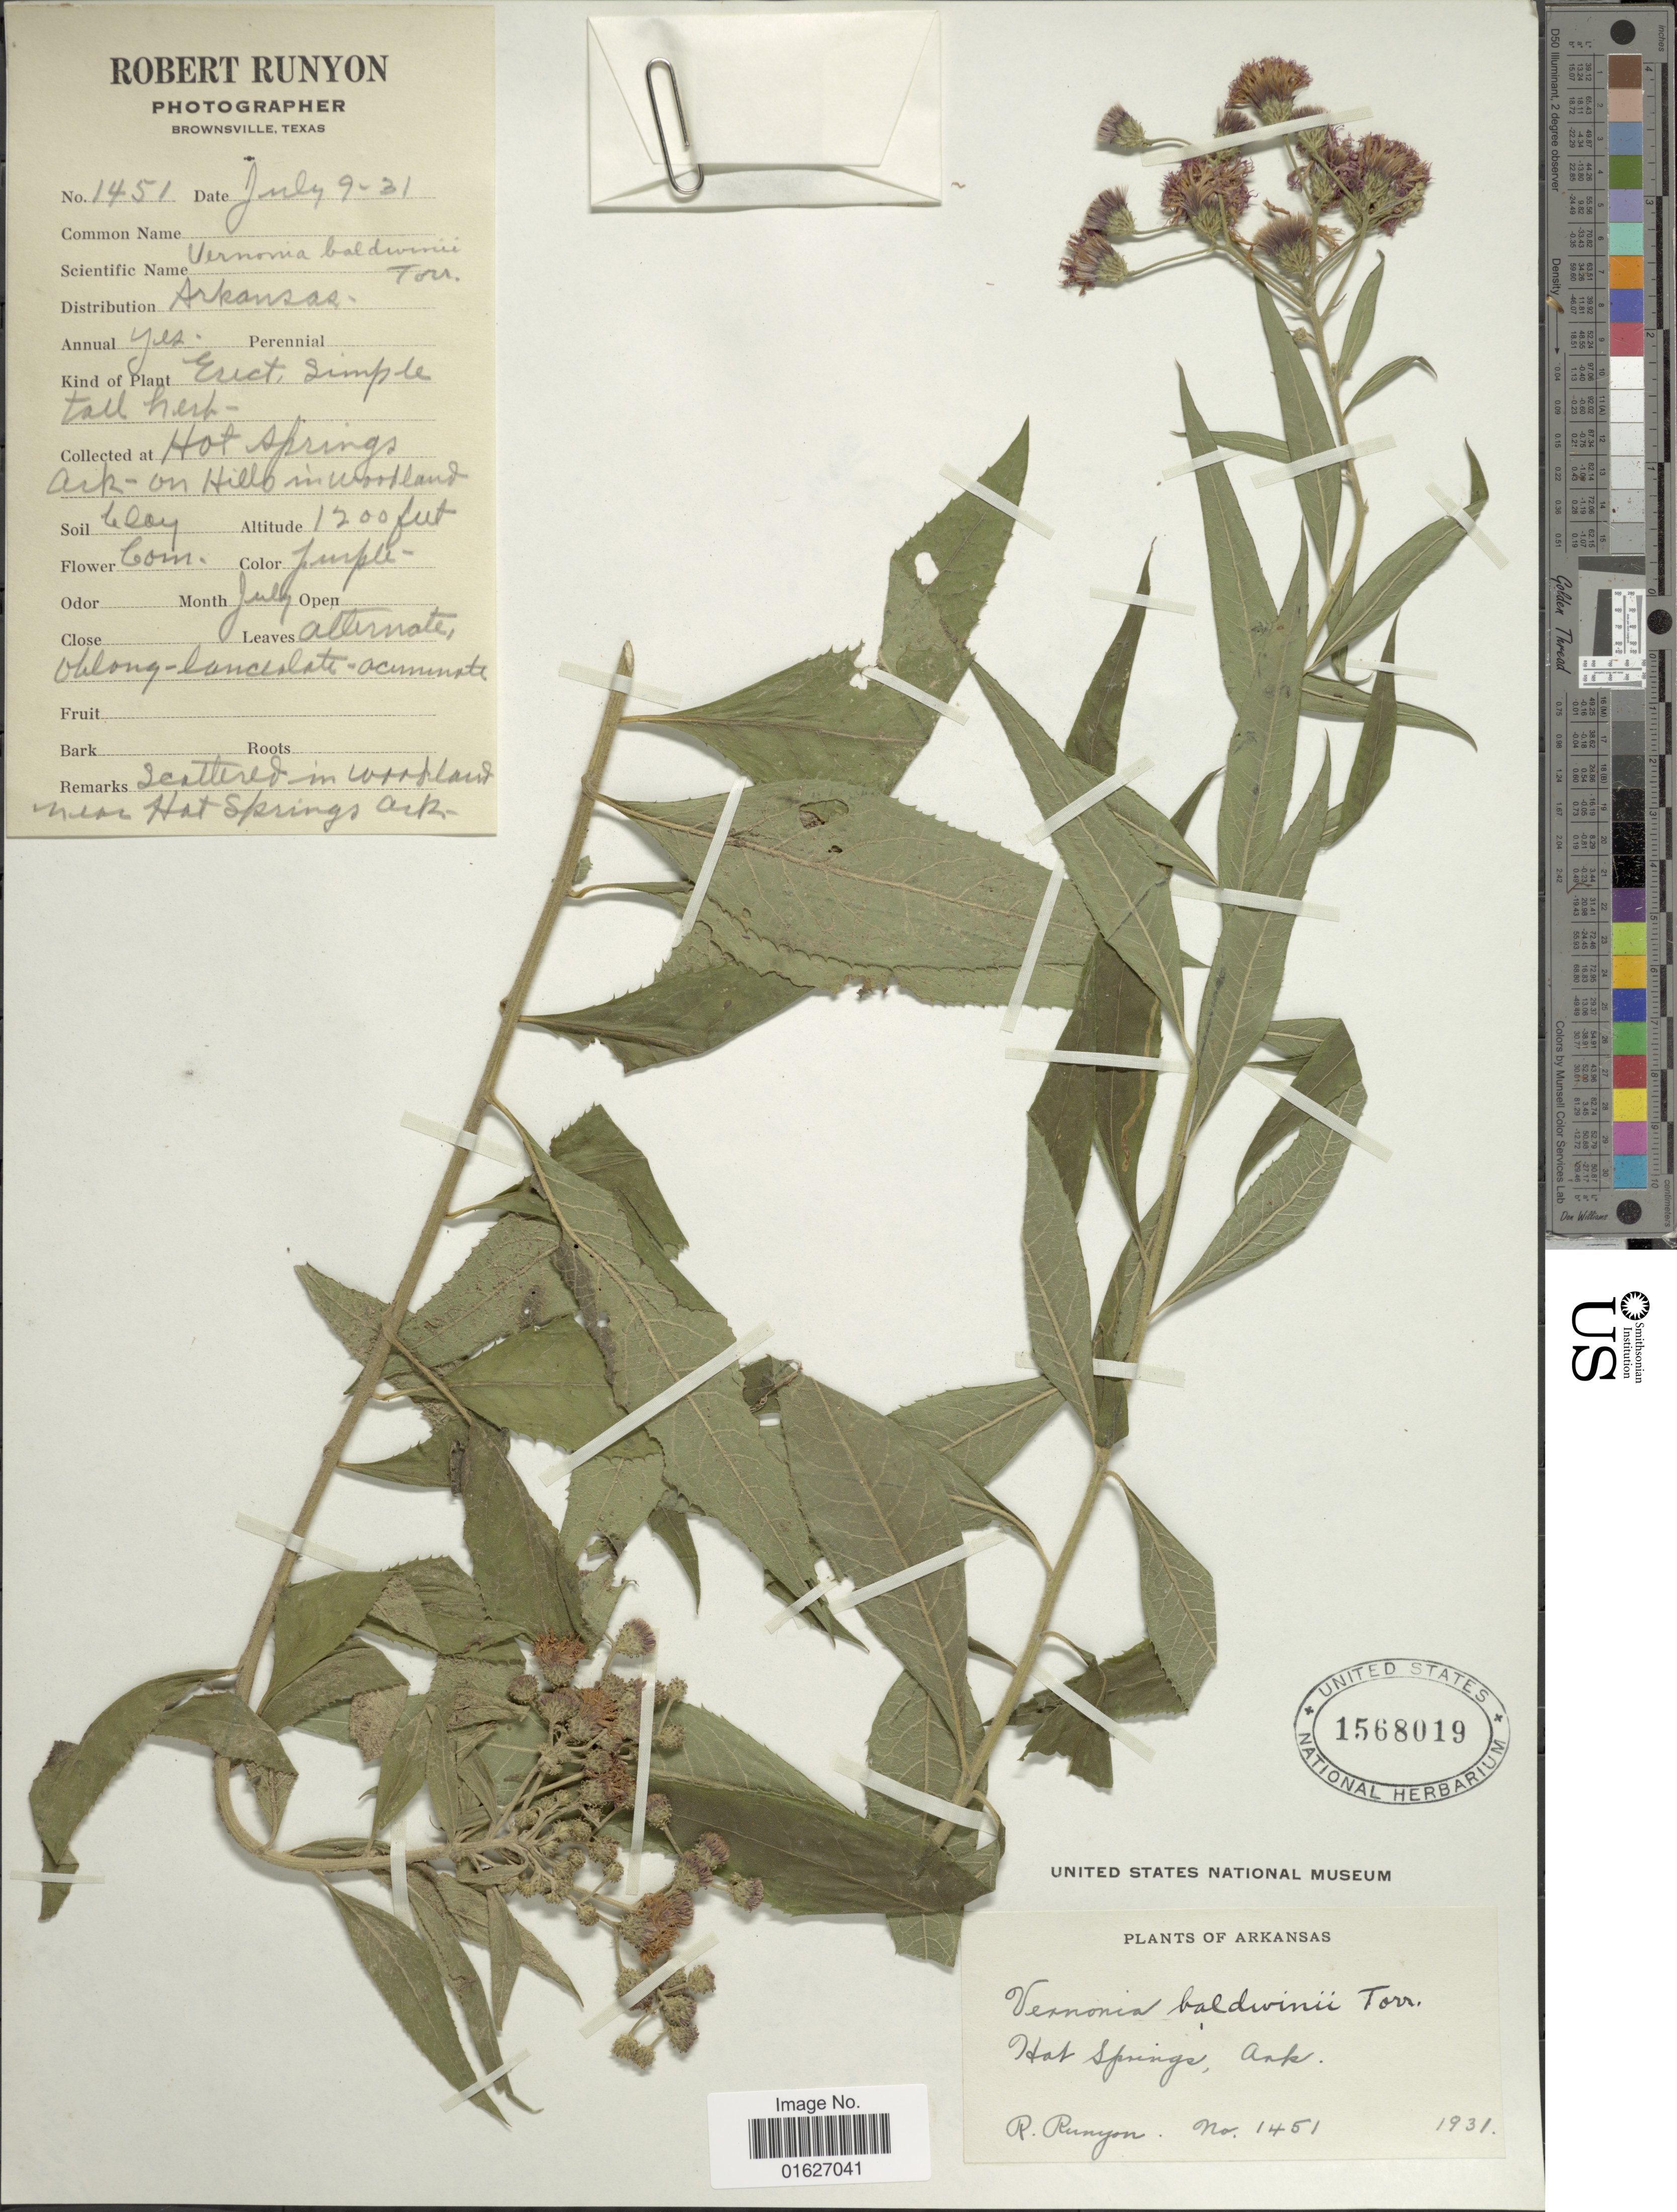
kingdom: Plantae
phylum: Tracheophyta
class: Magnoliopsida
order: Asterales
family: Asteraceae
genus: Vernonia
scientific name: Vernonia baldwinii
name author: Torr.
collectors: R. Runyon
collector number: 1451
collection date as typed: Transcribed d/m/y: 9/7/31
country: United States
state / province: Arkansas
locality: Hot Springs, Ark-on Hills in woodland.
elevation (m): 366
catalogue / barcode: US 1568019